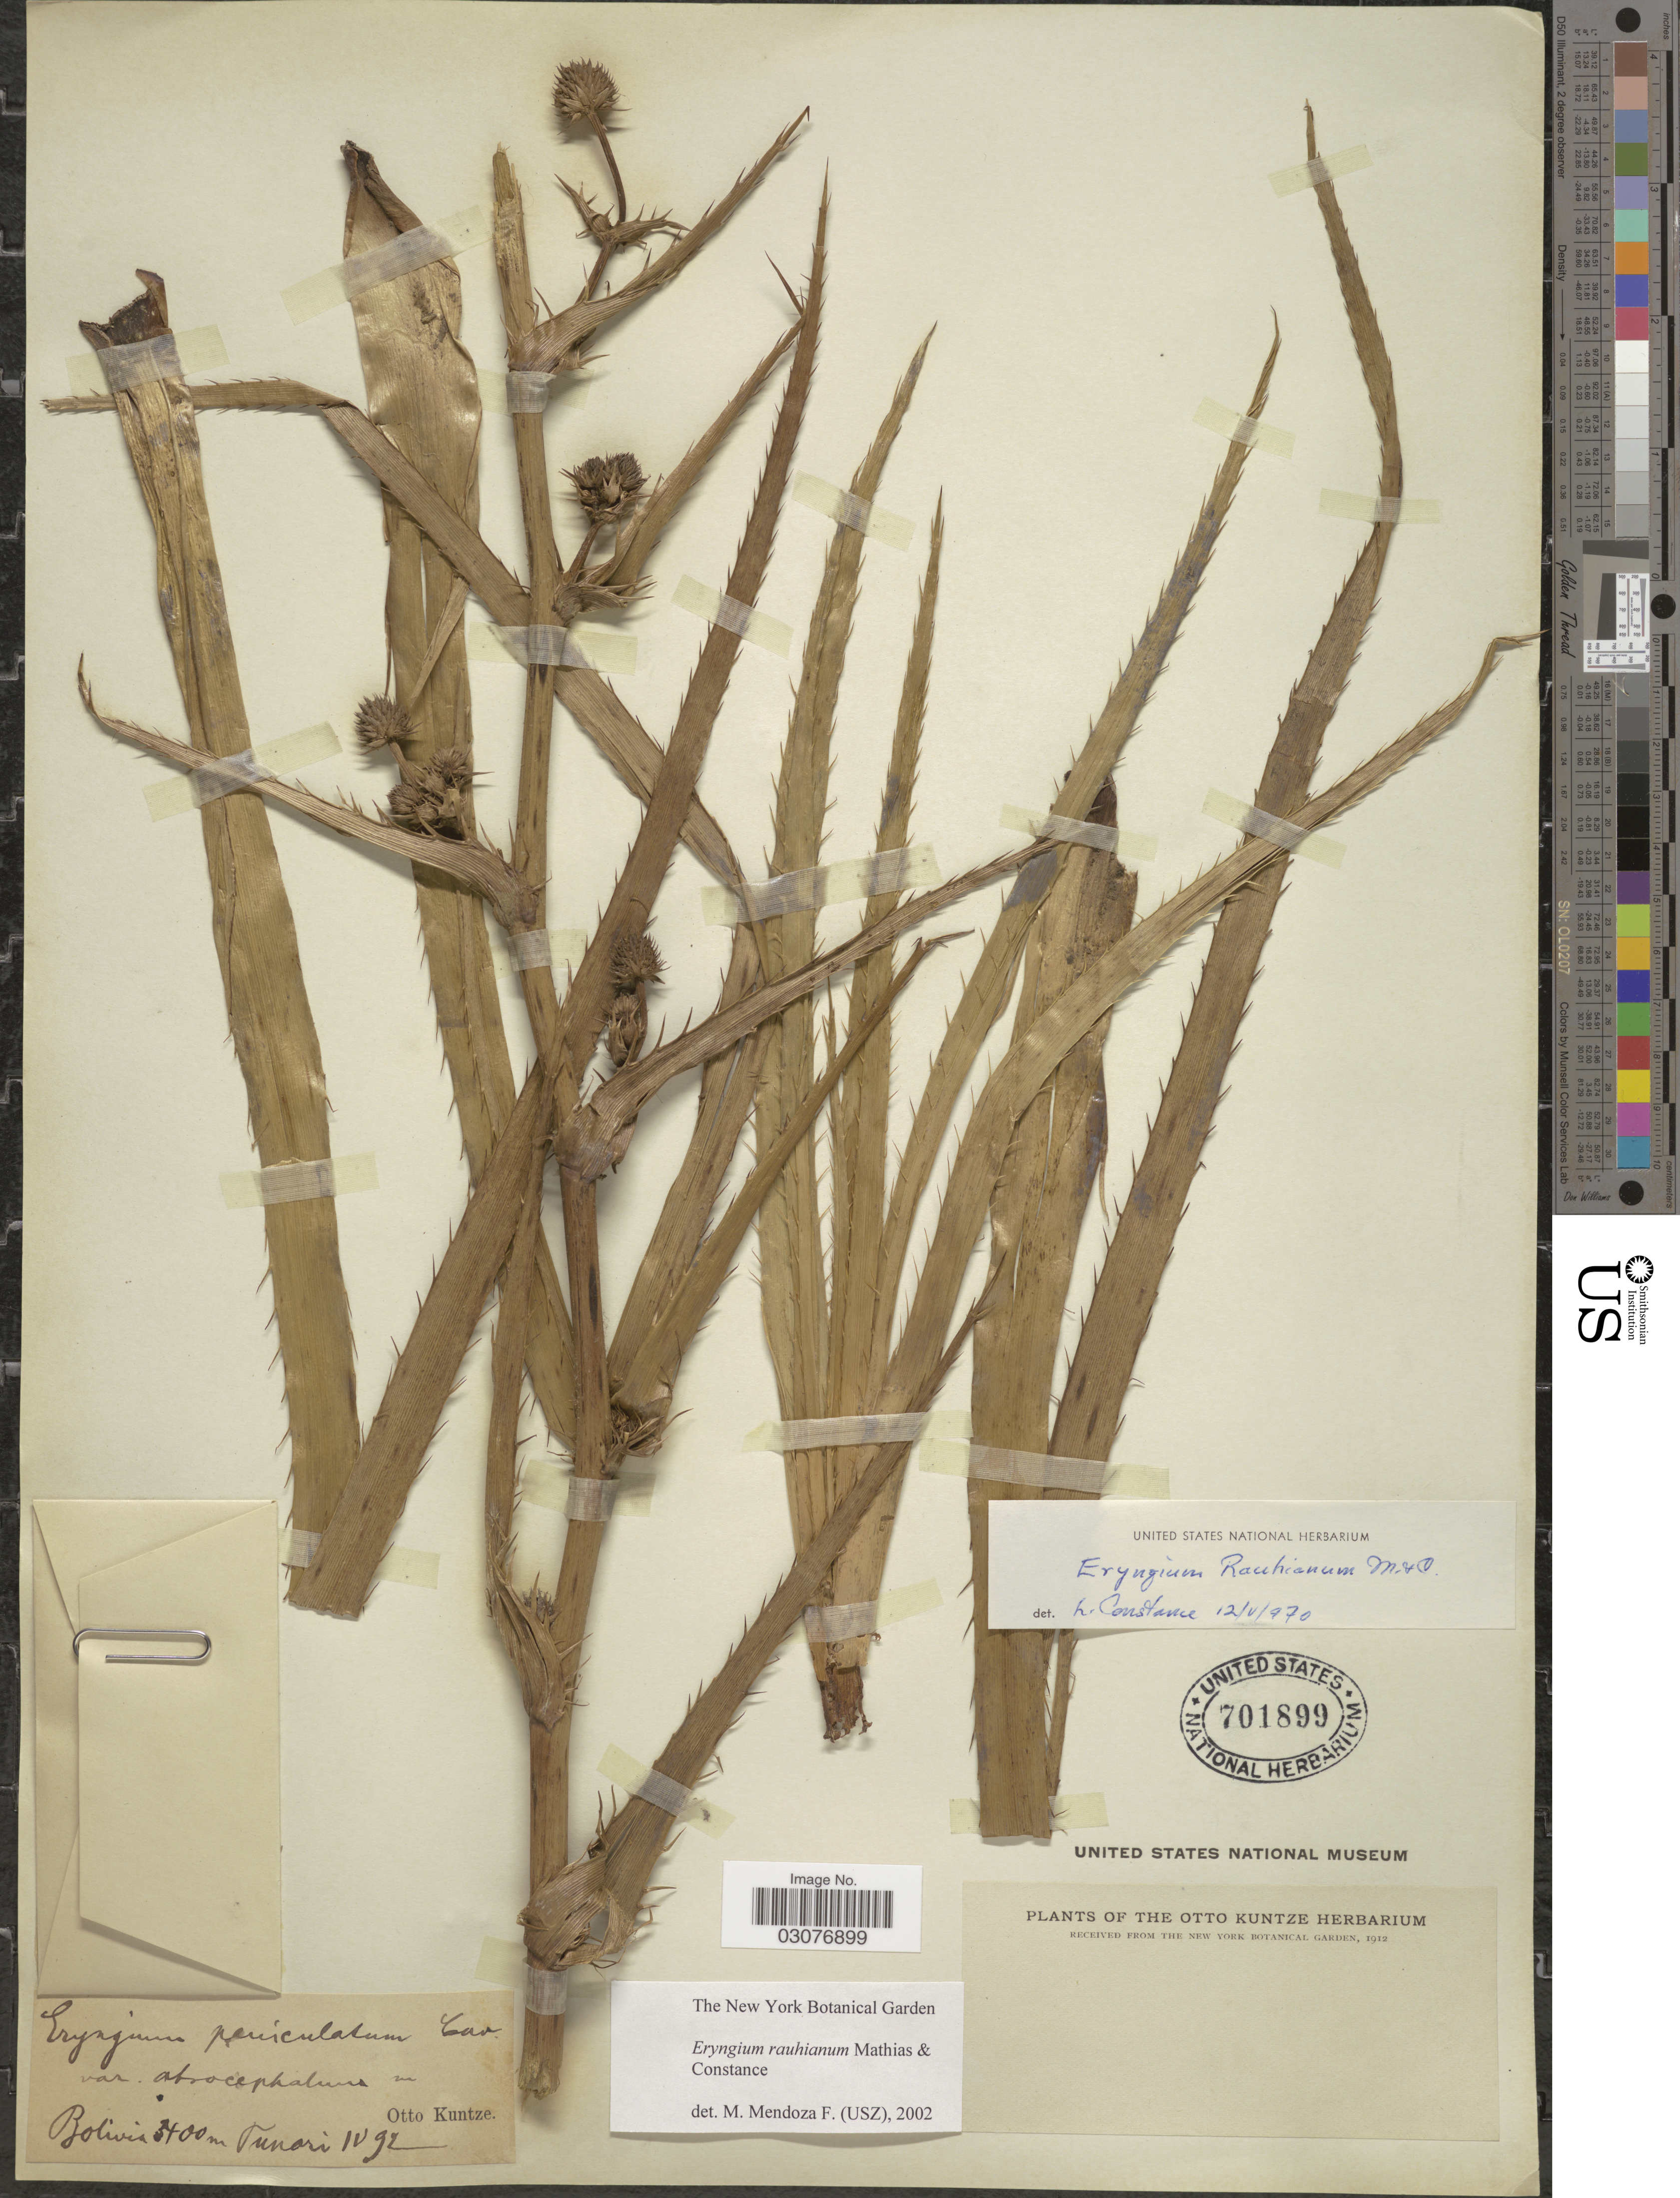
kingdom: Plantae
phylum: Tracheophyta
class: Magnoliopsida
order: Apiales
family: Apiaceae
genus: Eryngium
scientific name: Eryngium rauhianum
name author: Mathias & Constance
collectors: C.E.O. Kuntze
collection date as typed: Transcribed d/m/y: /4/92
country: Bolivia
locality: Tunari.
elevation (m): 3400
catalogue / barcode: US 701899